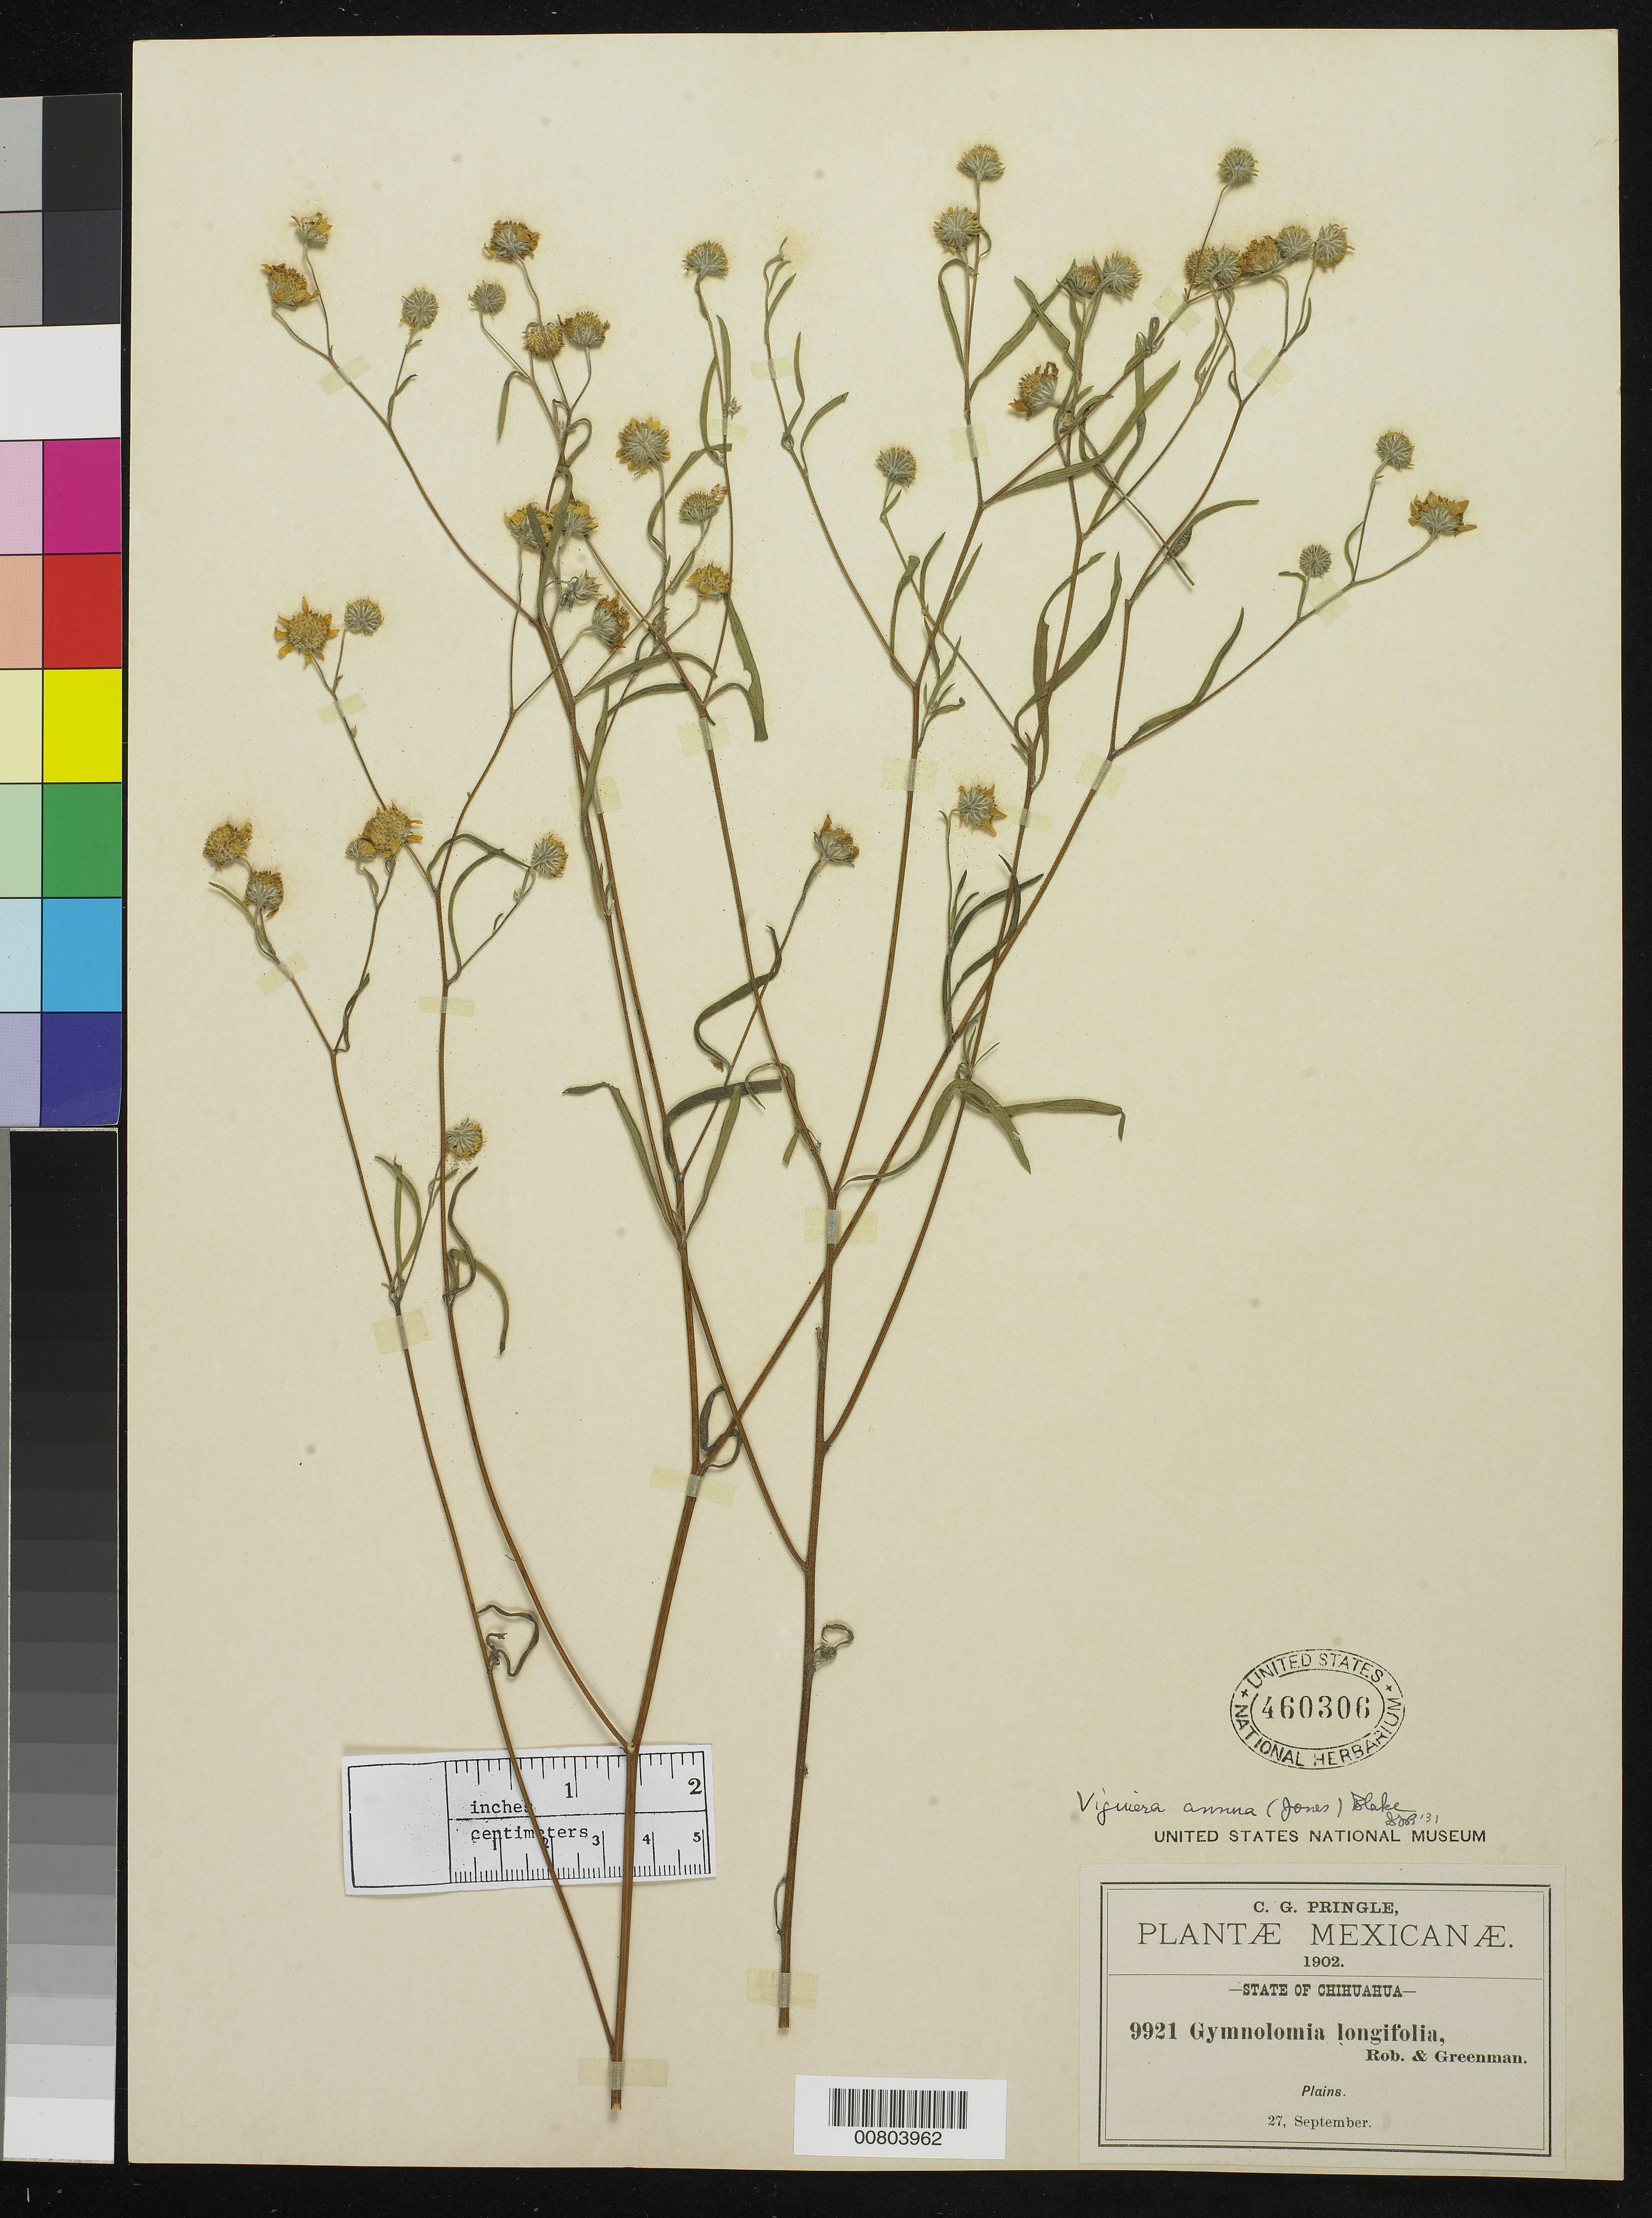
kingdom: Plantae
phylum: Tracheophyta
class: Magnoliopsida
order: Asterales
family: Asteraceae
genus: Heliomeris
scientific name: Heliomeris annua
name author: (M.E. Jones) Cockerell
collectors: C. G. Pringle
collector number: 9921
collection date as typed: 27 Sep 1902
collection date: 1902-09-27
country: Mexico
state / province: Chihuahua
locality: Plains state of Chihuahua.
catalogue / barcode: US 460306